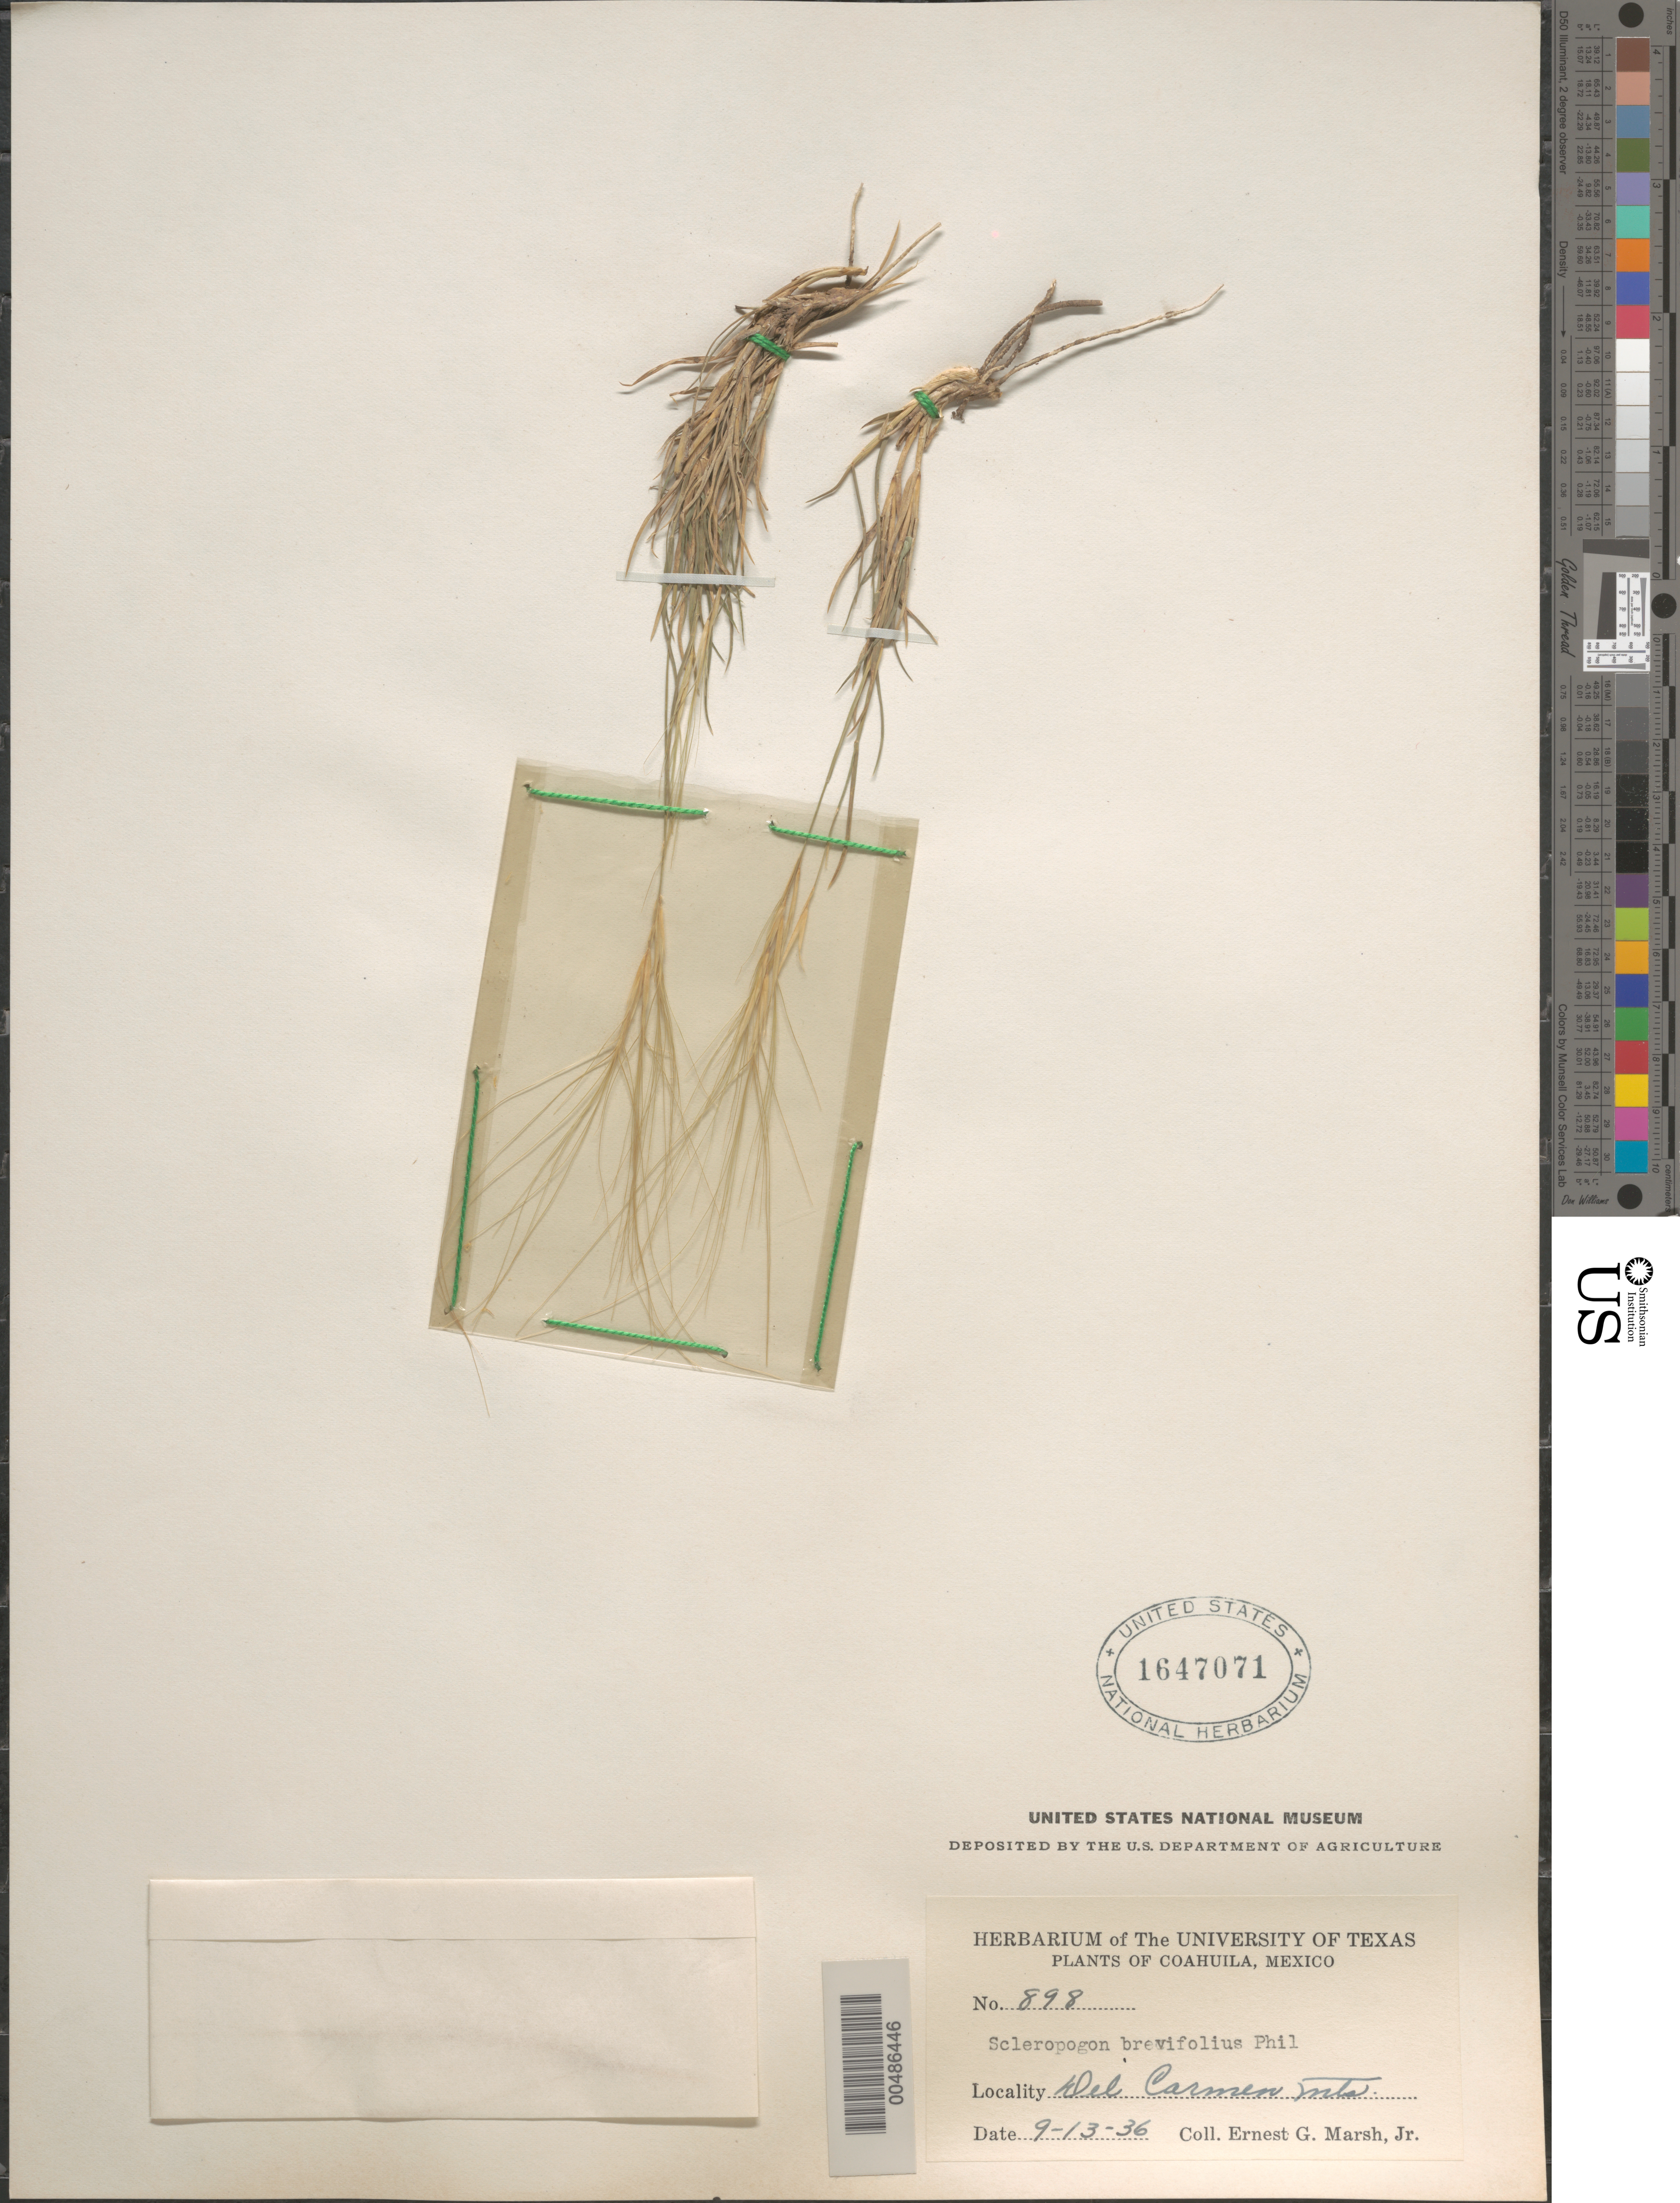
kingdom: Plantae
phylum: Tracheophyta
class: Liliopsida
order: Poales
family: Poaceae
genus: Scleropogon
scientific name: Scleropogon brevifolius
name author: Phil.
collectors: E. G. Marsh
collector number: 898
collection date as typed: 13 Sep 1936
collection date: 1936-09-13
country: Mexico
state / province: Coahuila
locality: Del Carmen Mts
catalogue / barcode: US 1647071